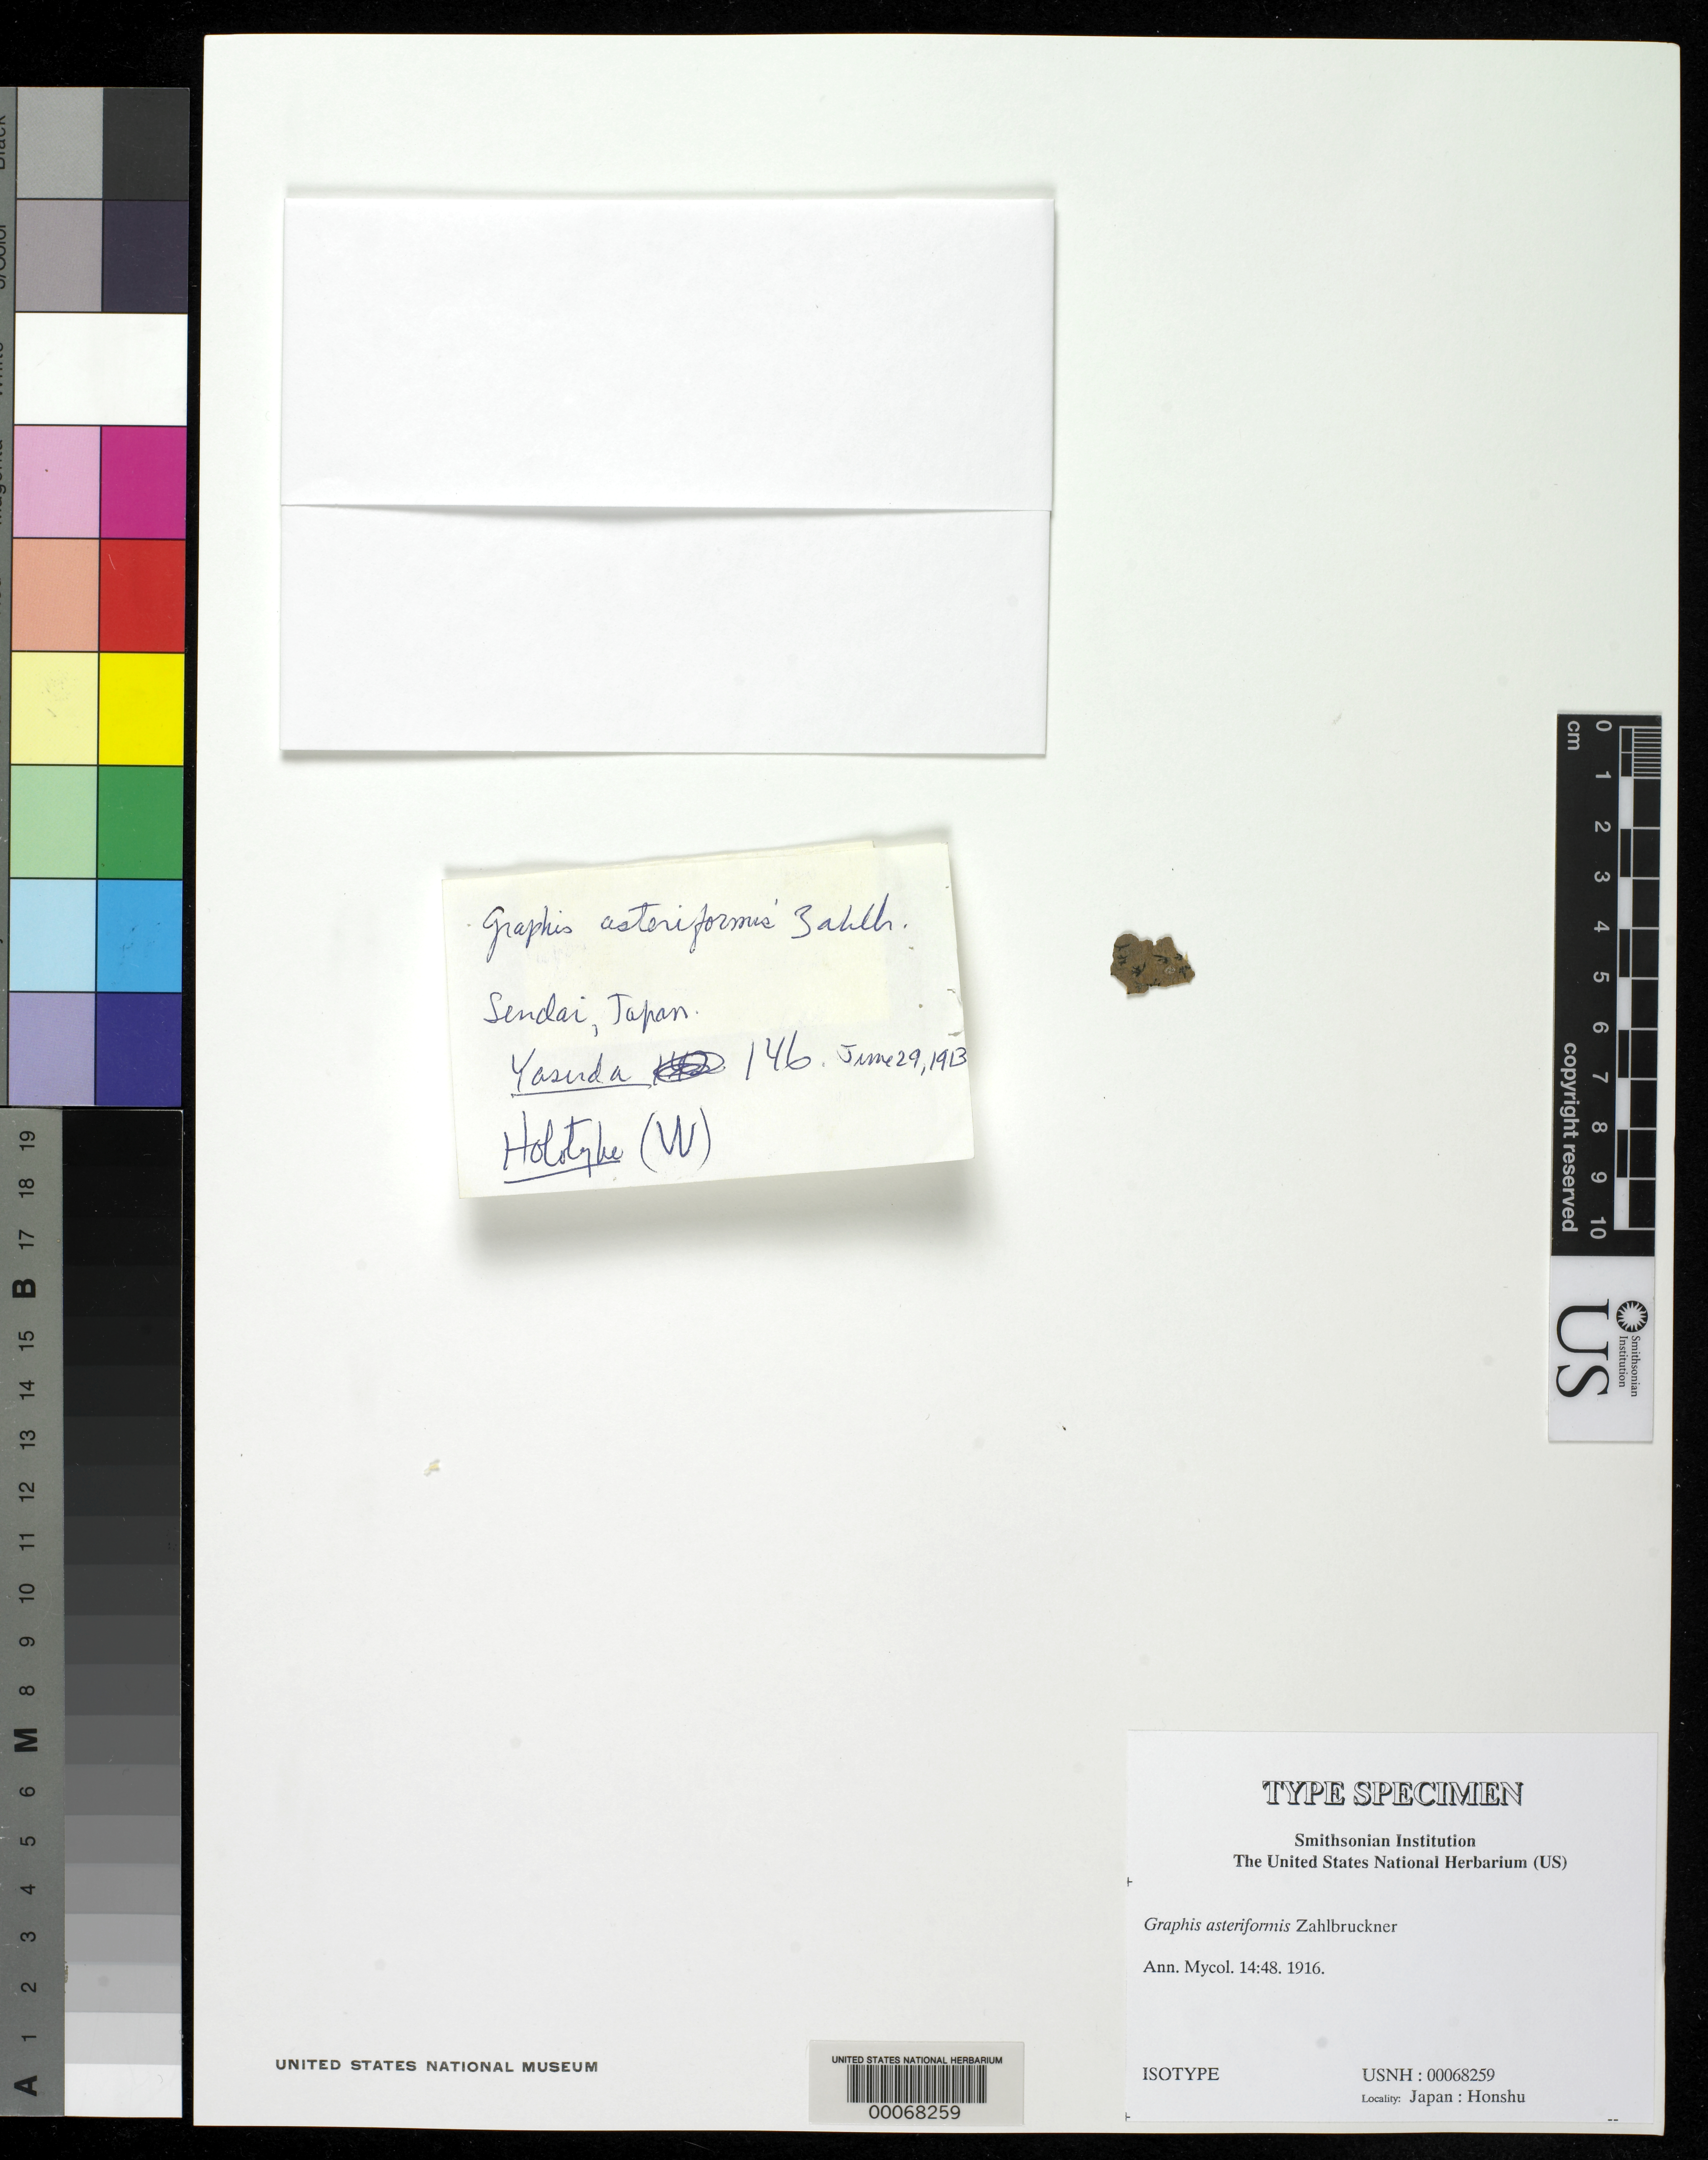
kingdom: Fungi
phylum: Ascomycota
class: Lecanoromycetes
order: Ostropales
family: Graphidaceae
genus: Graphis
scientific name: Graphis asteriformis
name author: Zahlbr.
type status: Isotype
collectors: M. Yasuda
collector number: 146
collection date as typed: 29 Jun 1913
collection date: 1913-06-29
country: Japan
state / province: Miyagi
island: Honshu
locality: Sendai.